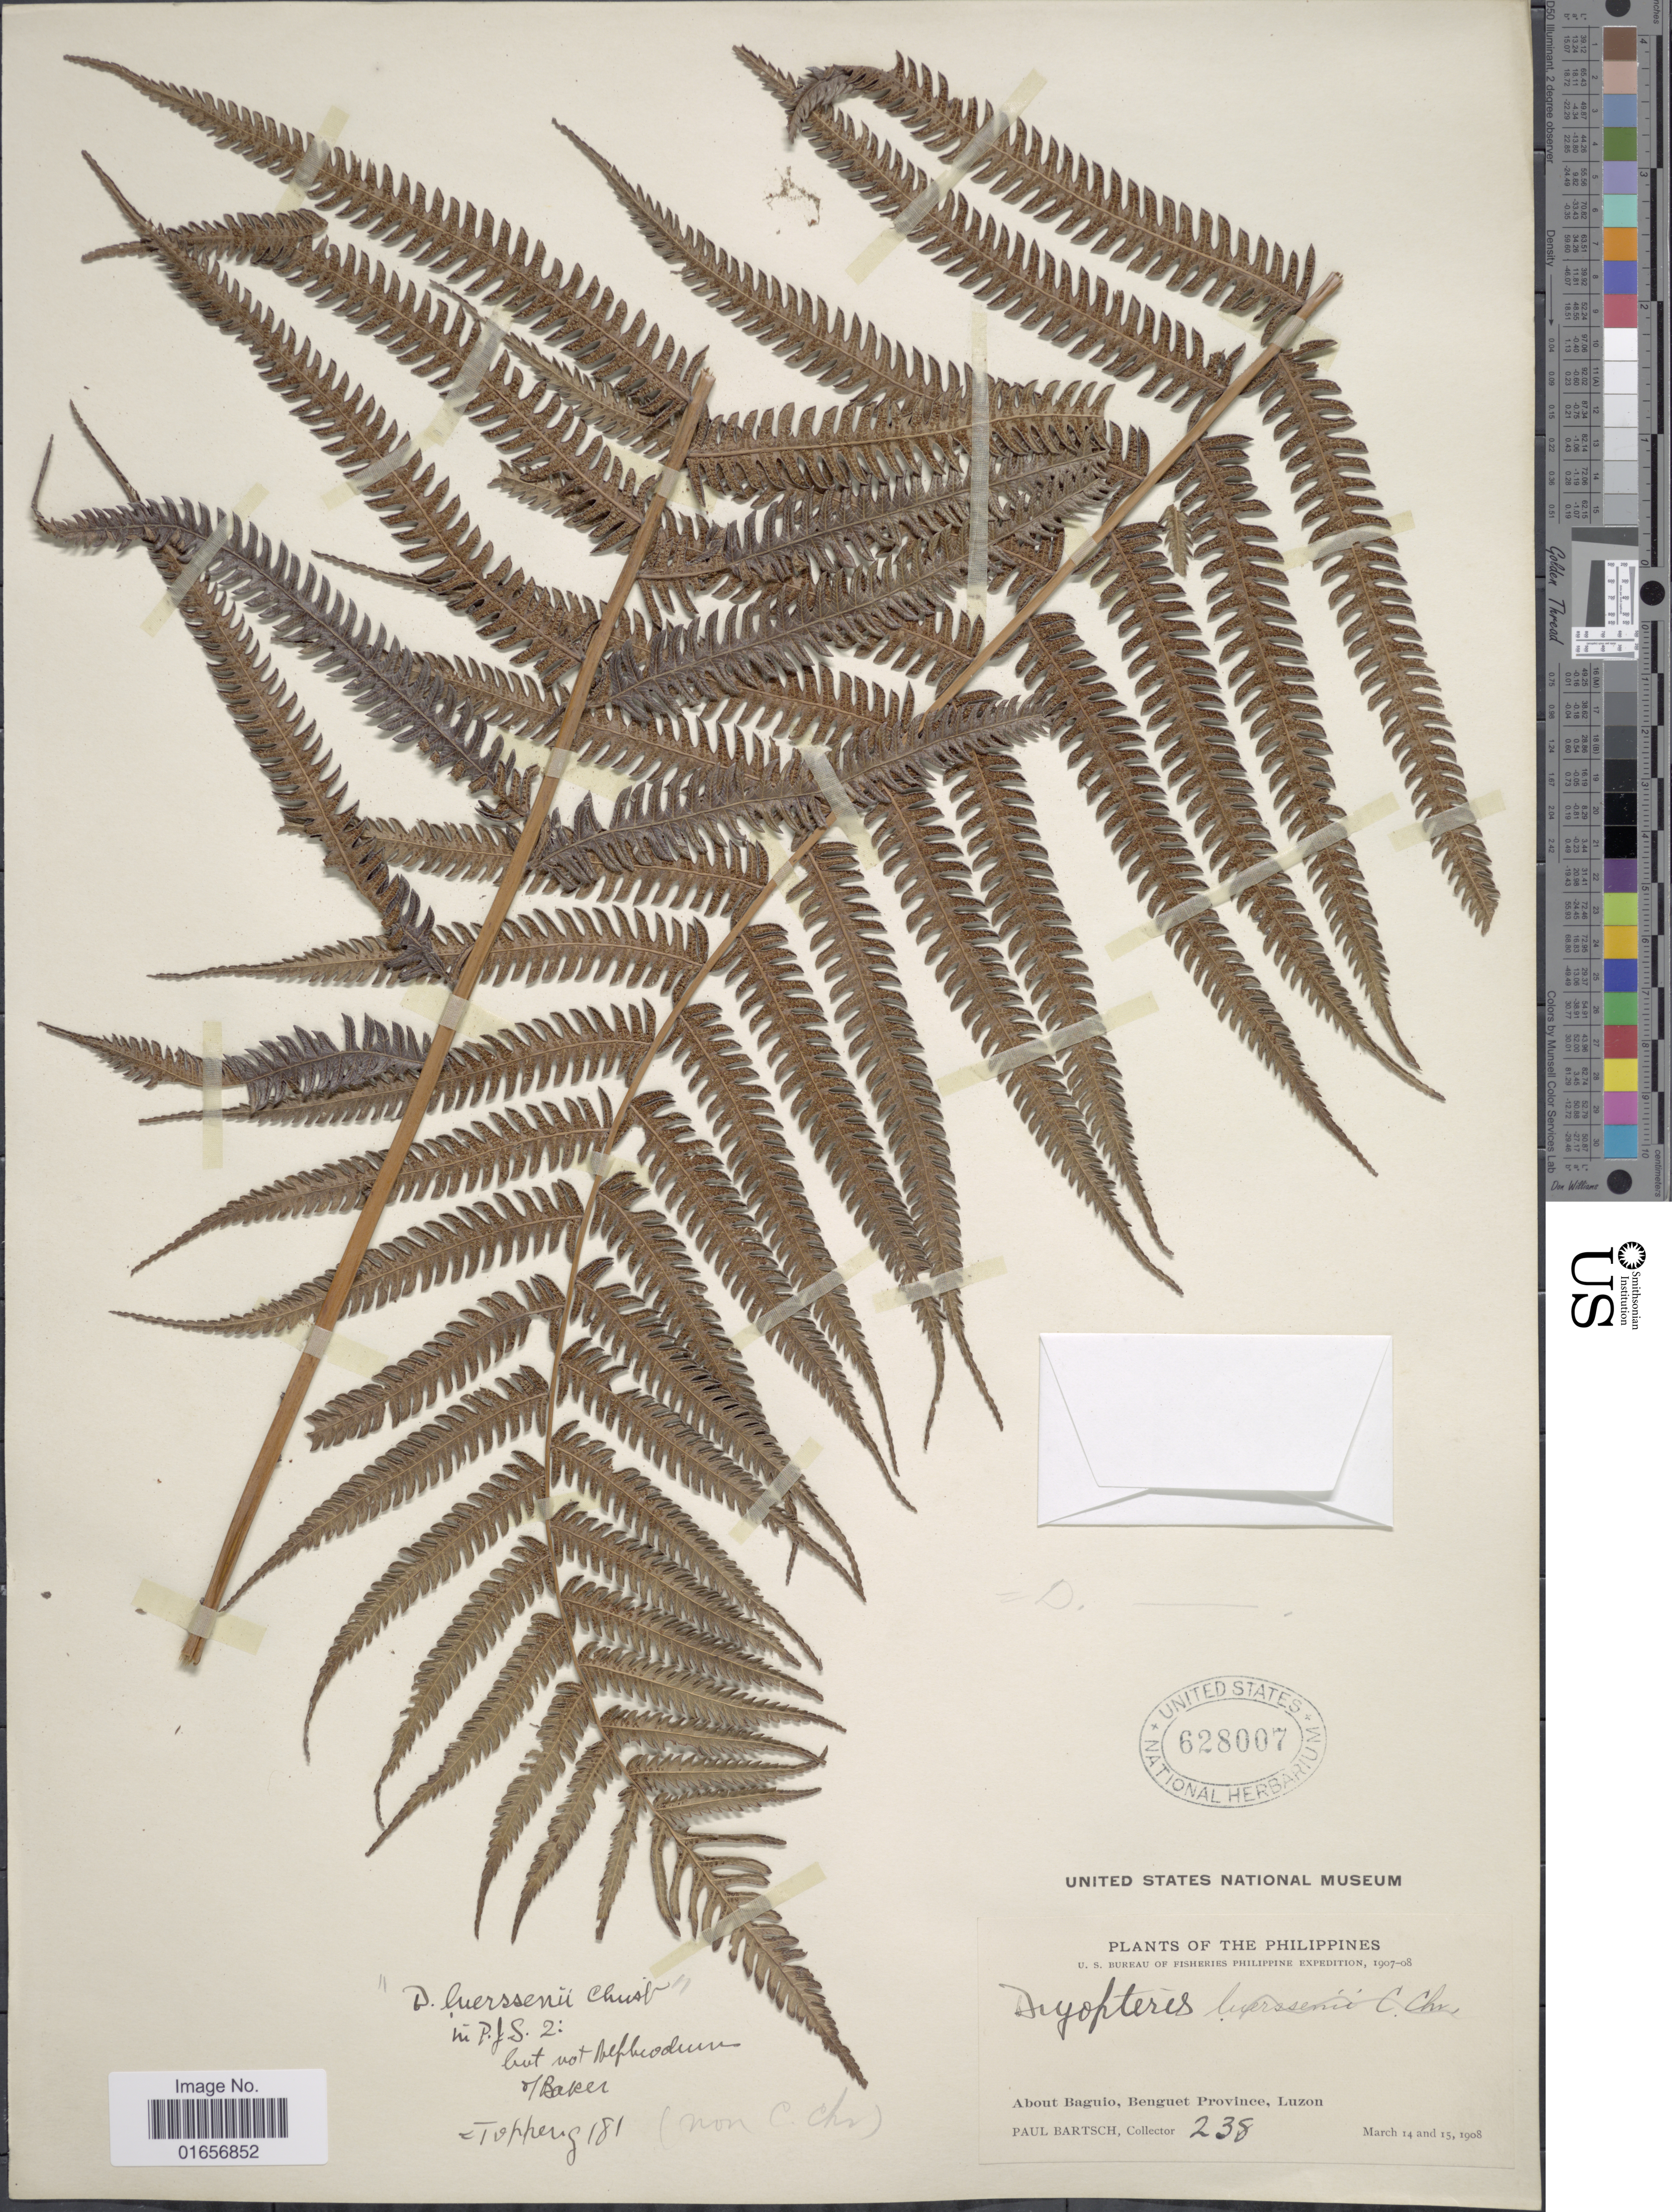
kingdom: Plantae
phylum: Tracheophyta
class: Polypodiopsida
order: Polypodiales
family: Thelypteridaceae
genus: Pseudocyclosorus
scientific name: Pseudocyclosorus tylodes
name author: (Kunze) Ching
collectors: P. Bartsch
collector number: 238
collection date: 1908-03-14/1908-03-15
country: Philippines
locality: About Baguio, Benguet Province, Luzon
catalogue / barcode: US 628007